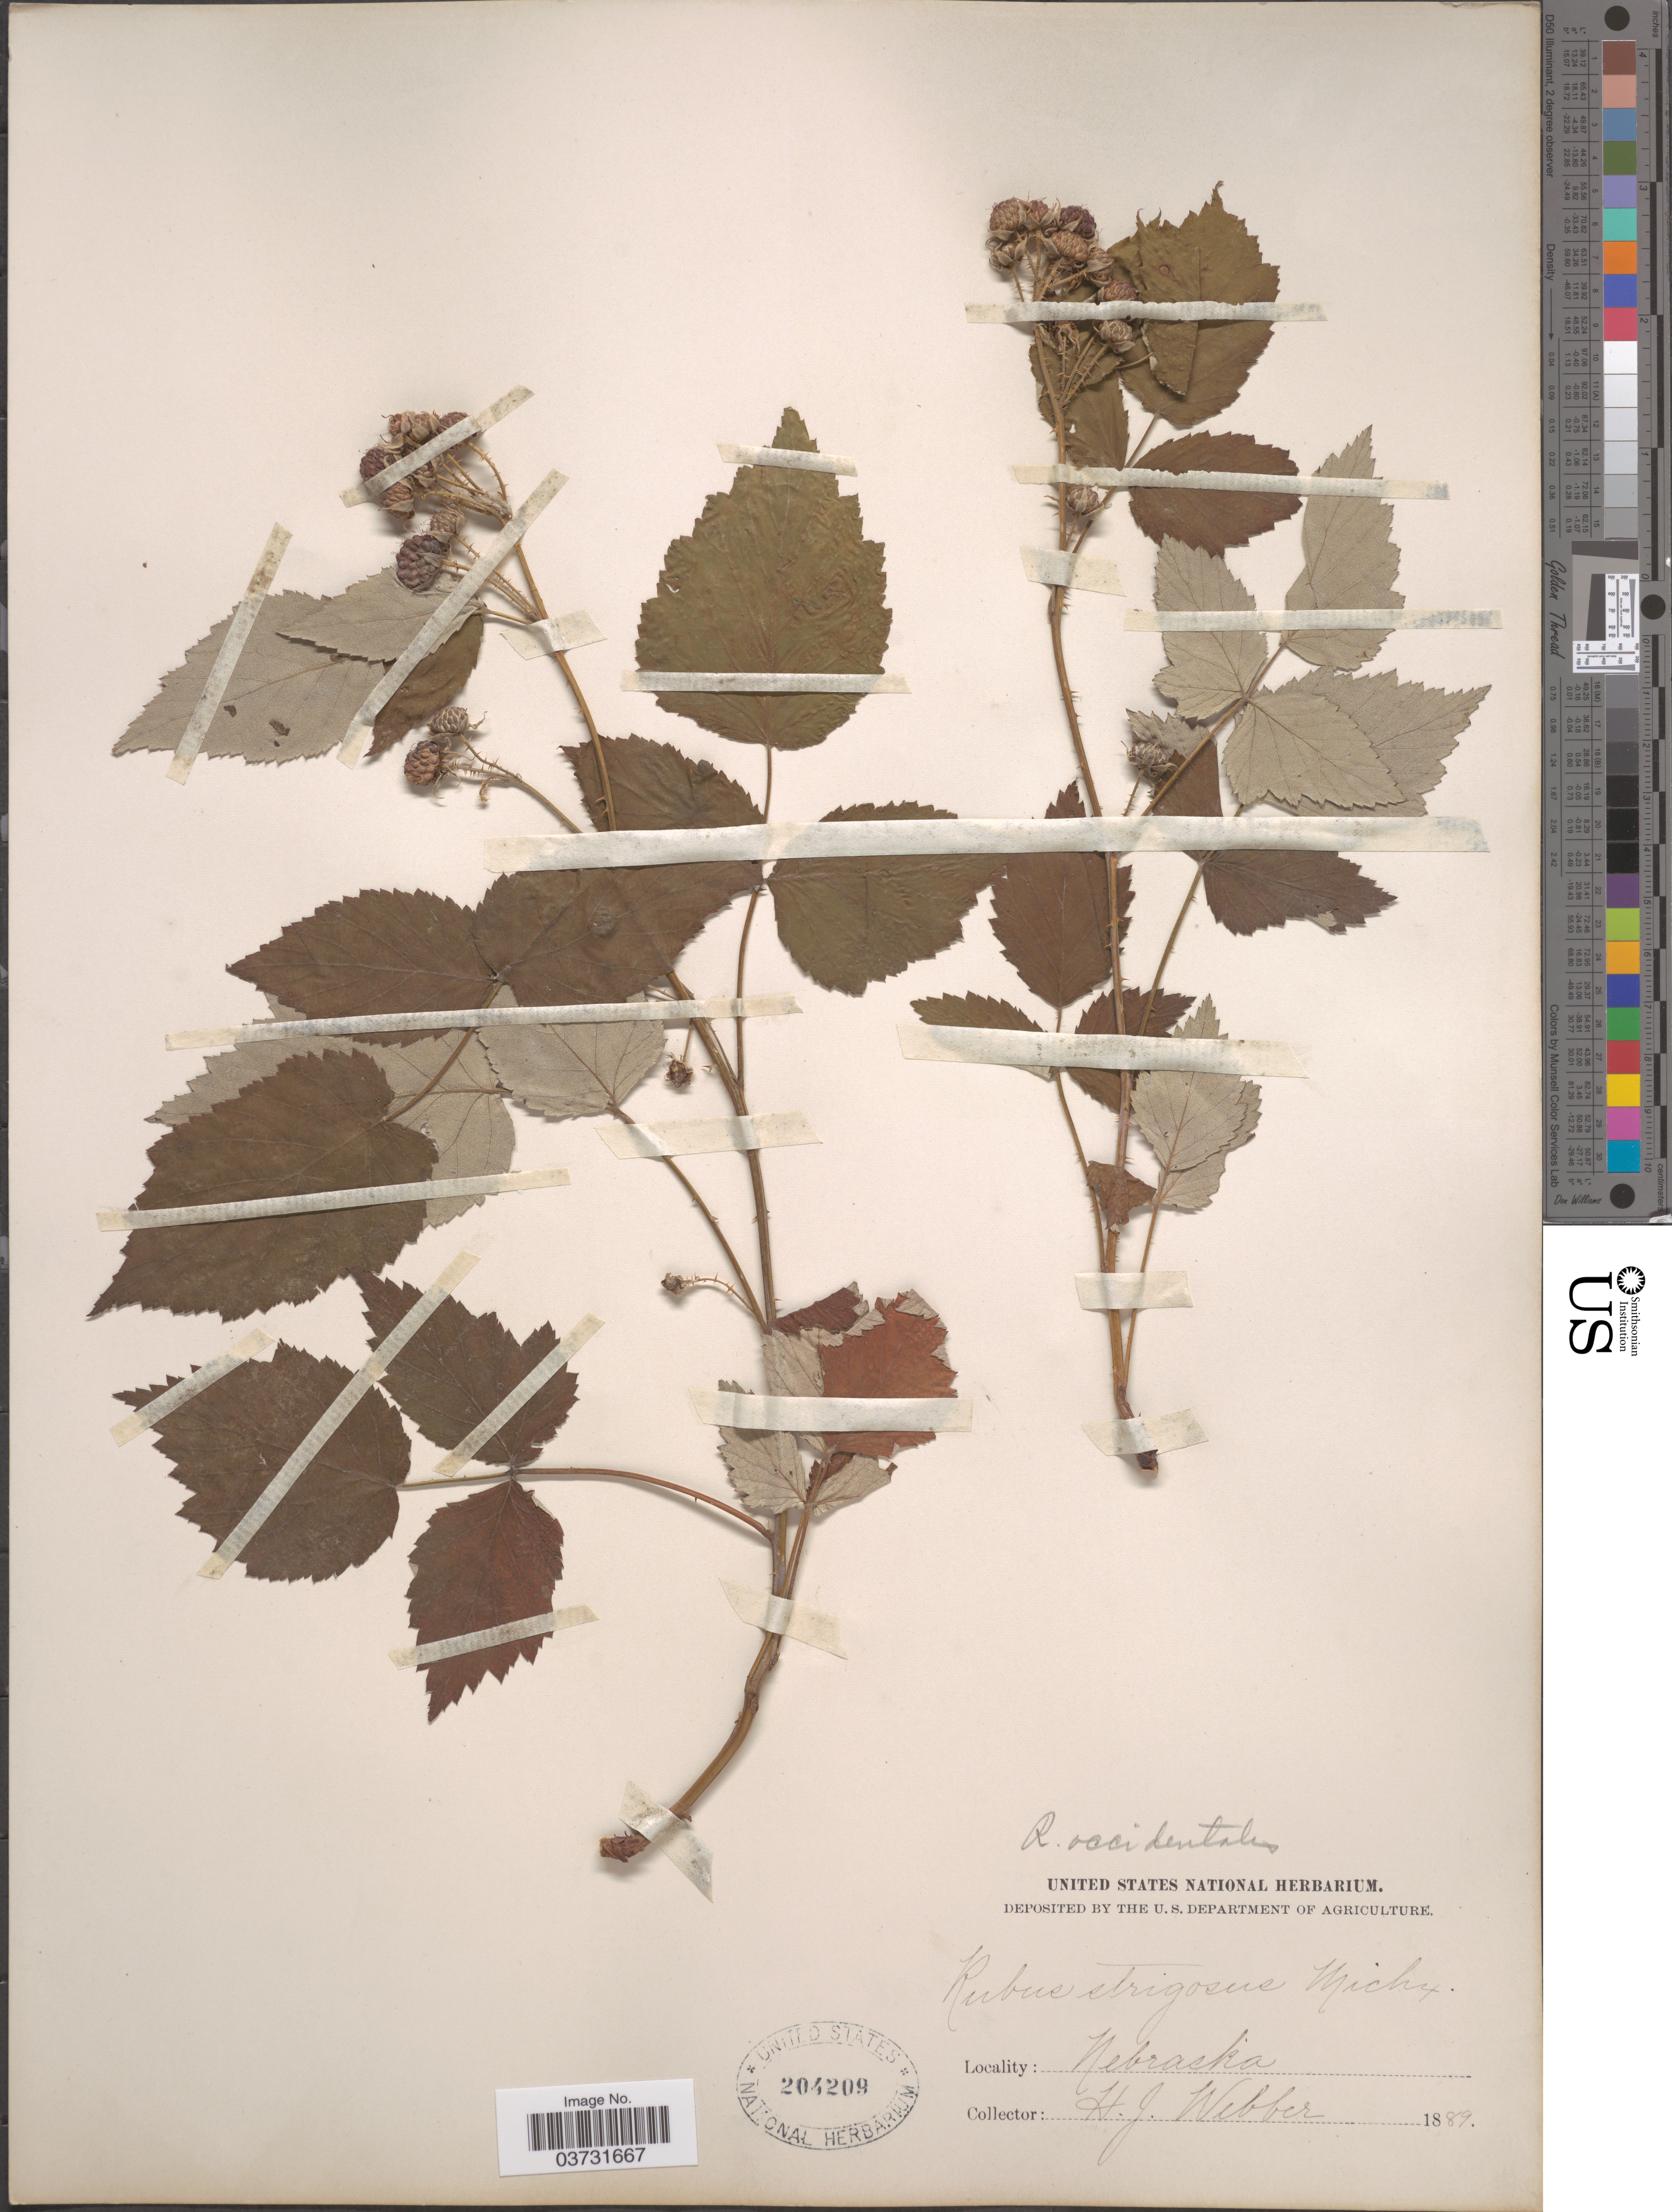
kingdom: Plantae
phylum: Tracheophyta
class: Magnoliopsida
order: Rosales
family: Rosaceae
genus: Rubus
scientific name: Rubus occidentalis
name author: L.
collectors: H. Webber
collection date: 1889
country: United States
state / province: Nebraska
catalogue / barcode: US 204209